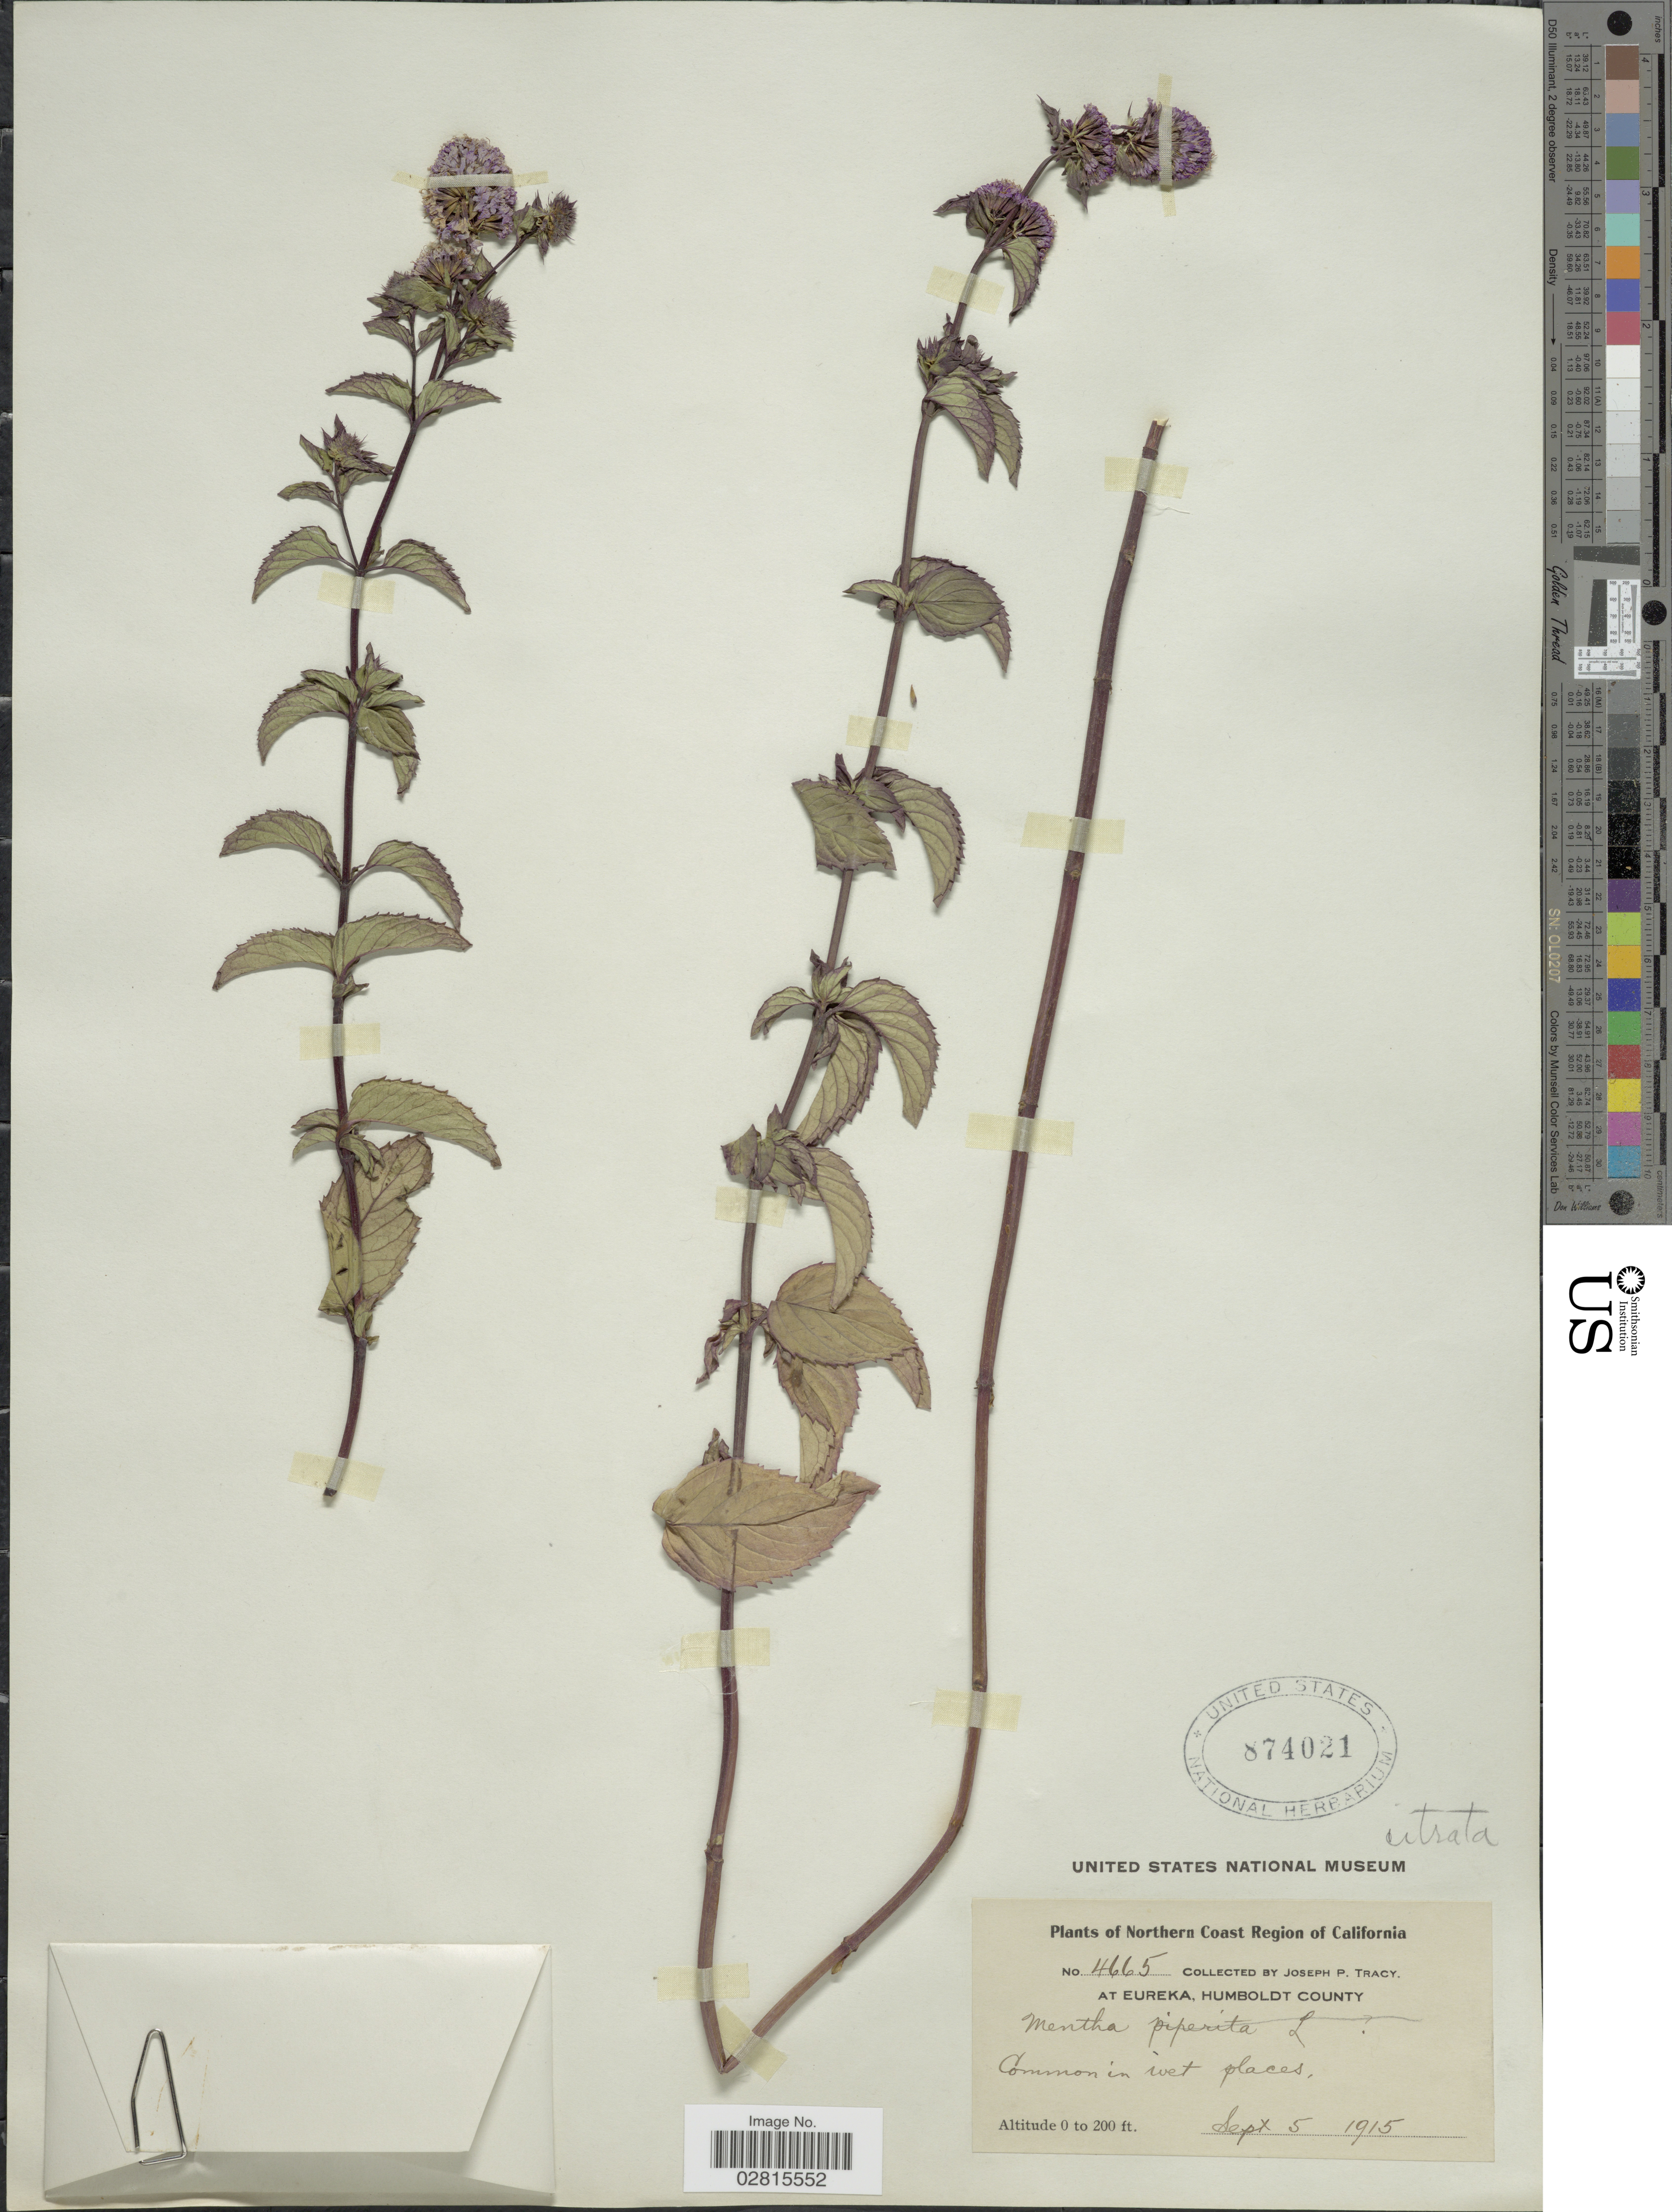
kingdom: Plantae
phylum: Tracheophyta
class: Magnoliopsida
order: Lamiales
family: Lamiaceae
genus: Mentha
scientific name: Mentha citrata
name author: Ehrh.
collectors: J. Tracy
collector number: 4665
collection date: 1915-09-05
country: United States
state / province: California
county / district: Humboldt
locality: Northern Coast Region of California, Eureka, Humboldt County.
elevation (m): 0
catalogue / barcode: US 874021